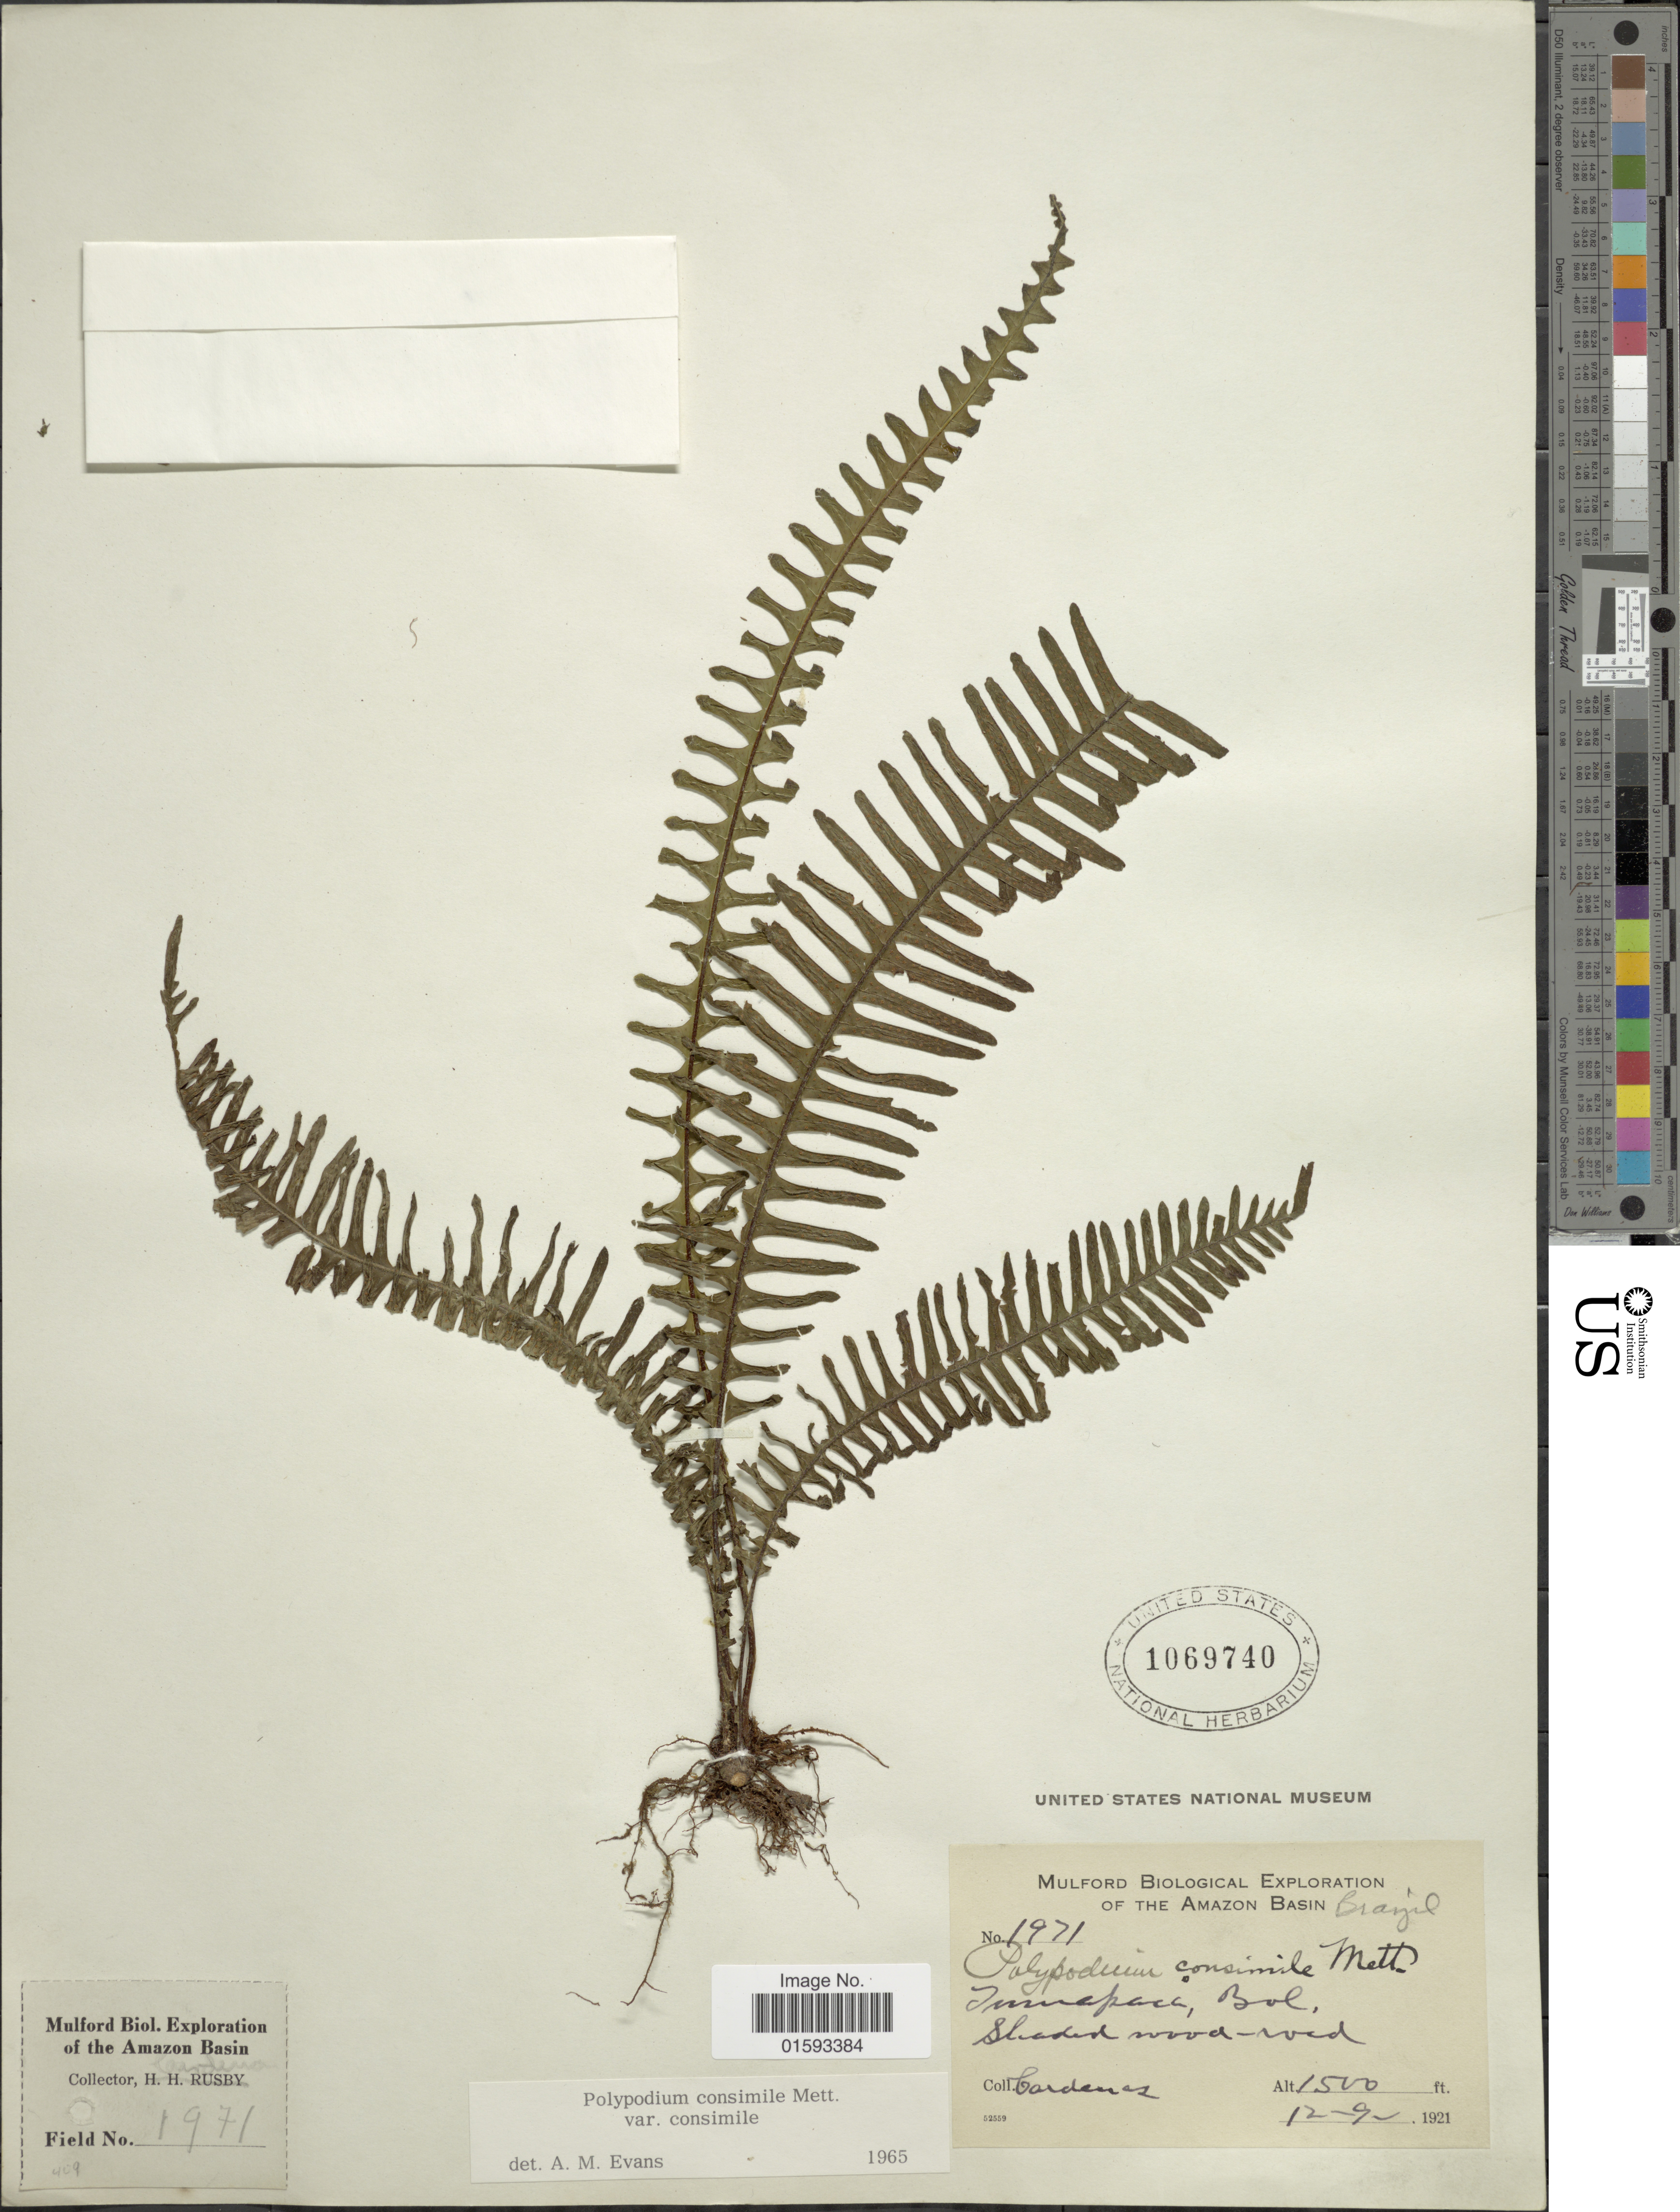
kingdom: Plantae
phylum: Tracheophyta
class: Polypodiopsida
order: Polypodiales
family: Polypodiaceae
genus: Pecluma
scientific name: Pecluma consimilis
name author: (Mett.) M.G. Price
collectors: M. Cárdenas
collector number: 1971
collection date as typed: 12-9-1921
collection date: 1921-12-09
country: Bolivia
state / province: La Paz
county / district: Iturralde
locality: Tumupasa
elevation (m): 457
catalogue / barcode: US 1069740